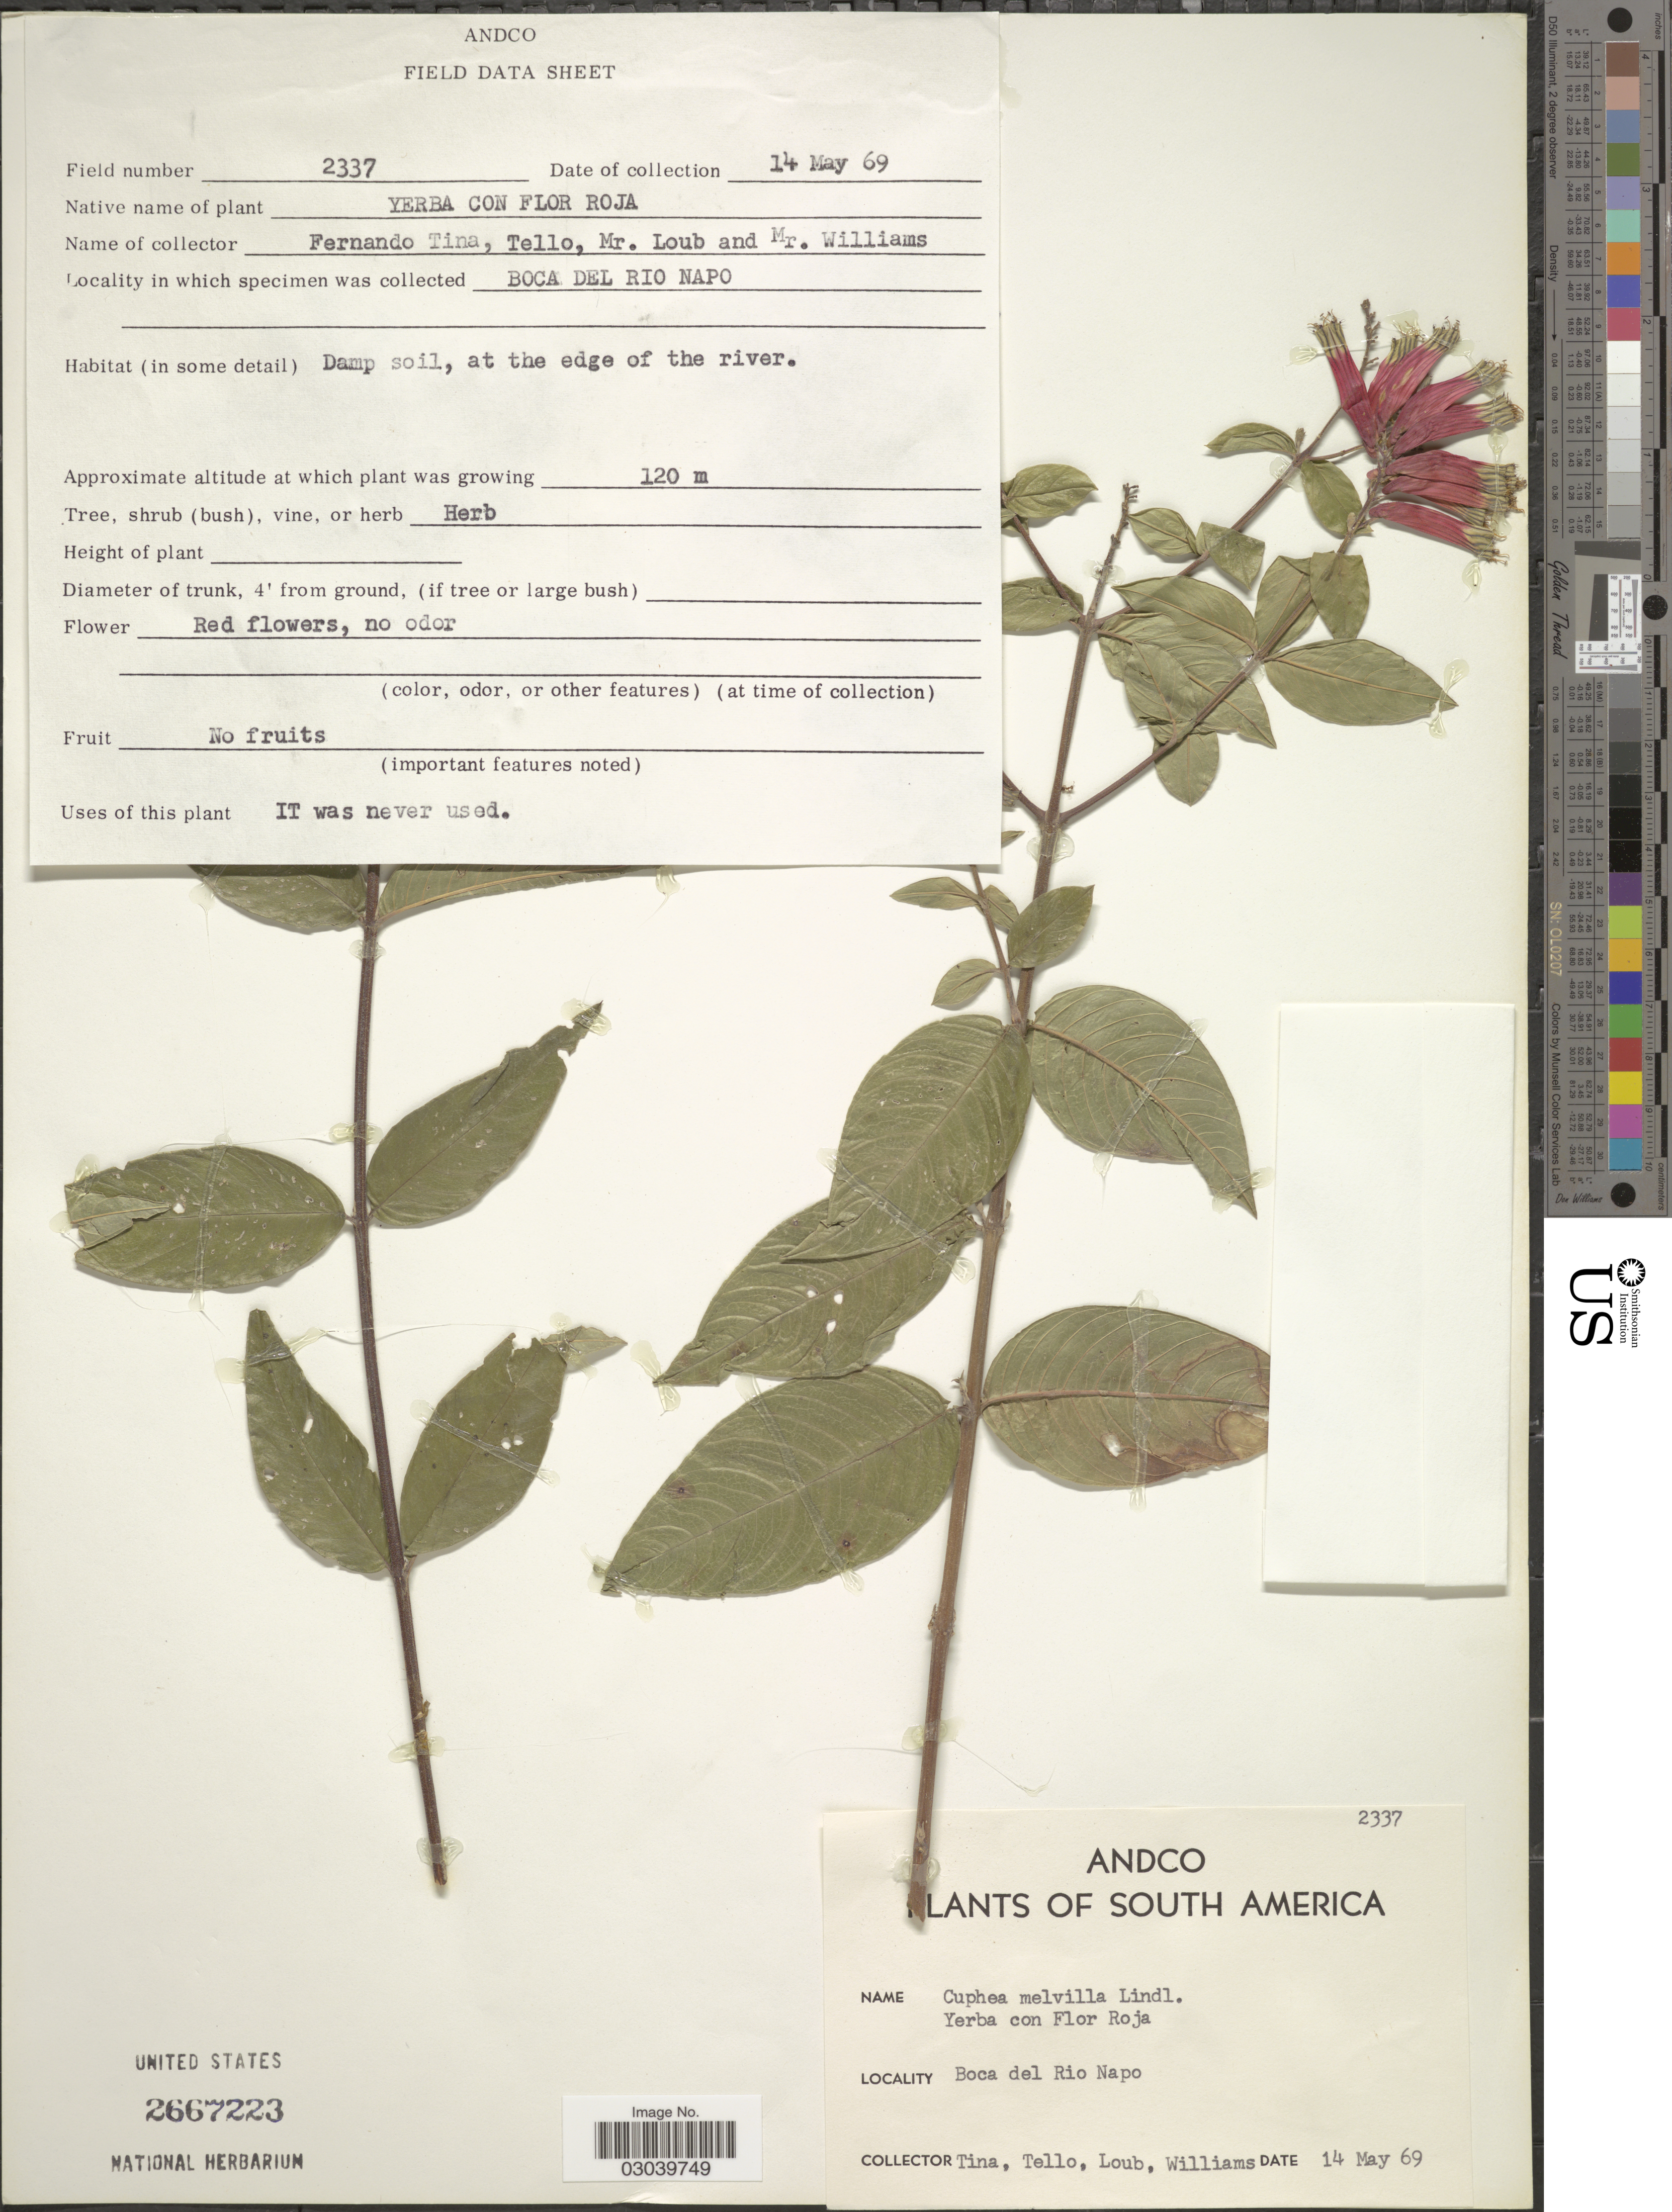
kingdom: Plantae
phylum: Tracheophyta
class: Magnoliopsida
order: Myrtales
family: Lythraceae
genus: Cuphea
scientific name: Cuphea melvilla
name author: Lindl.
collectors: F. Tina, -. Tello, Loub & Mr. Williams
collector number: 2337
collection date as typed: Transcribed d/m/y: 14/5/69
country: Ecuador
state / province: Napo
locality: Andco. [unsure placement] Boca del Rio Napo.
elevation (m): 120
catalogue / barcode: US 2667223